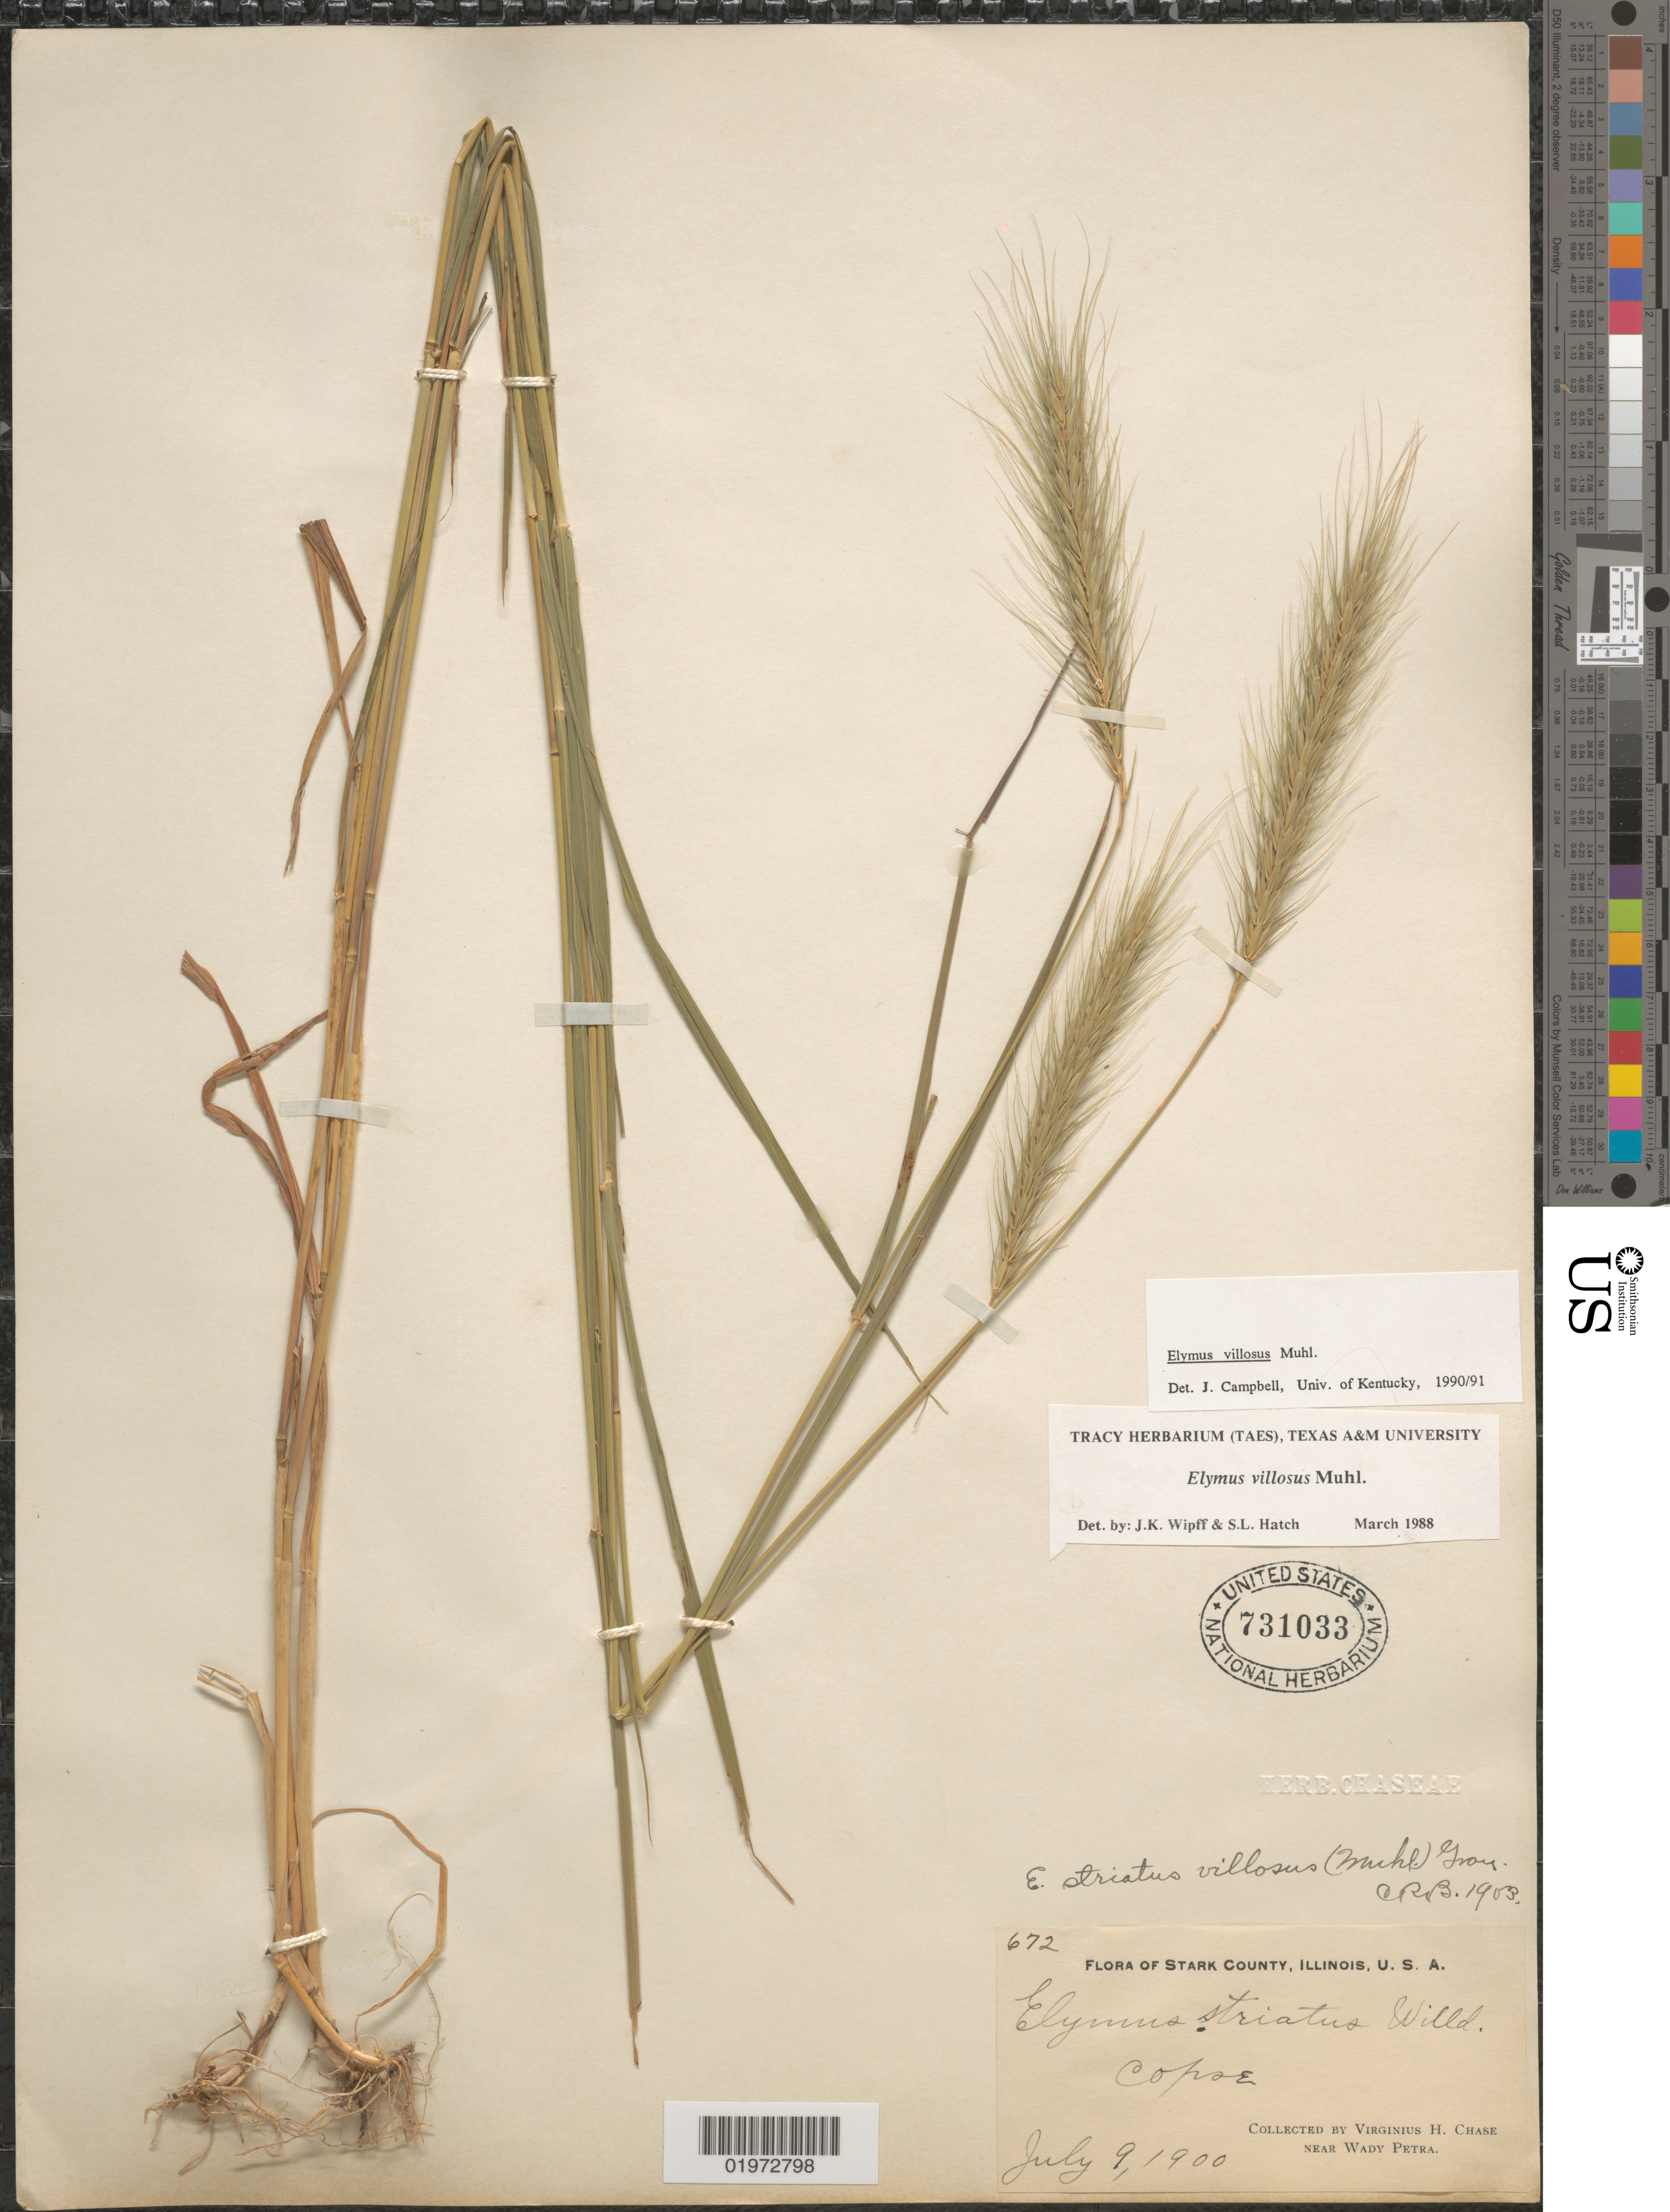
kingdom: Plantae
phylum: Tracheophyta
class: Liliopsida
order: Poales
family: Poaceae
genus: Elymus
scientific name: Elymus villosus var. arkansanus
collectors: V. H. Chase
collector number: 672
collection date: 1900-07-09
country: United States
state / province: Illinois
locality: Stark County. Copse. Near Wady Petra.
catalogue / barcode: US 731033